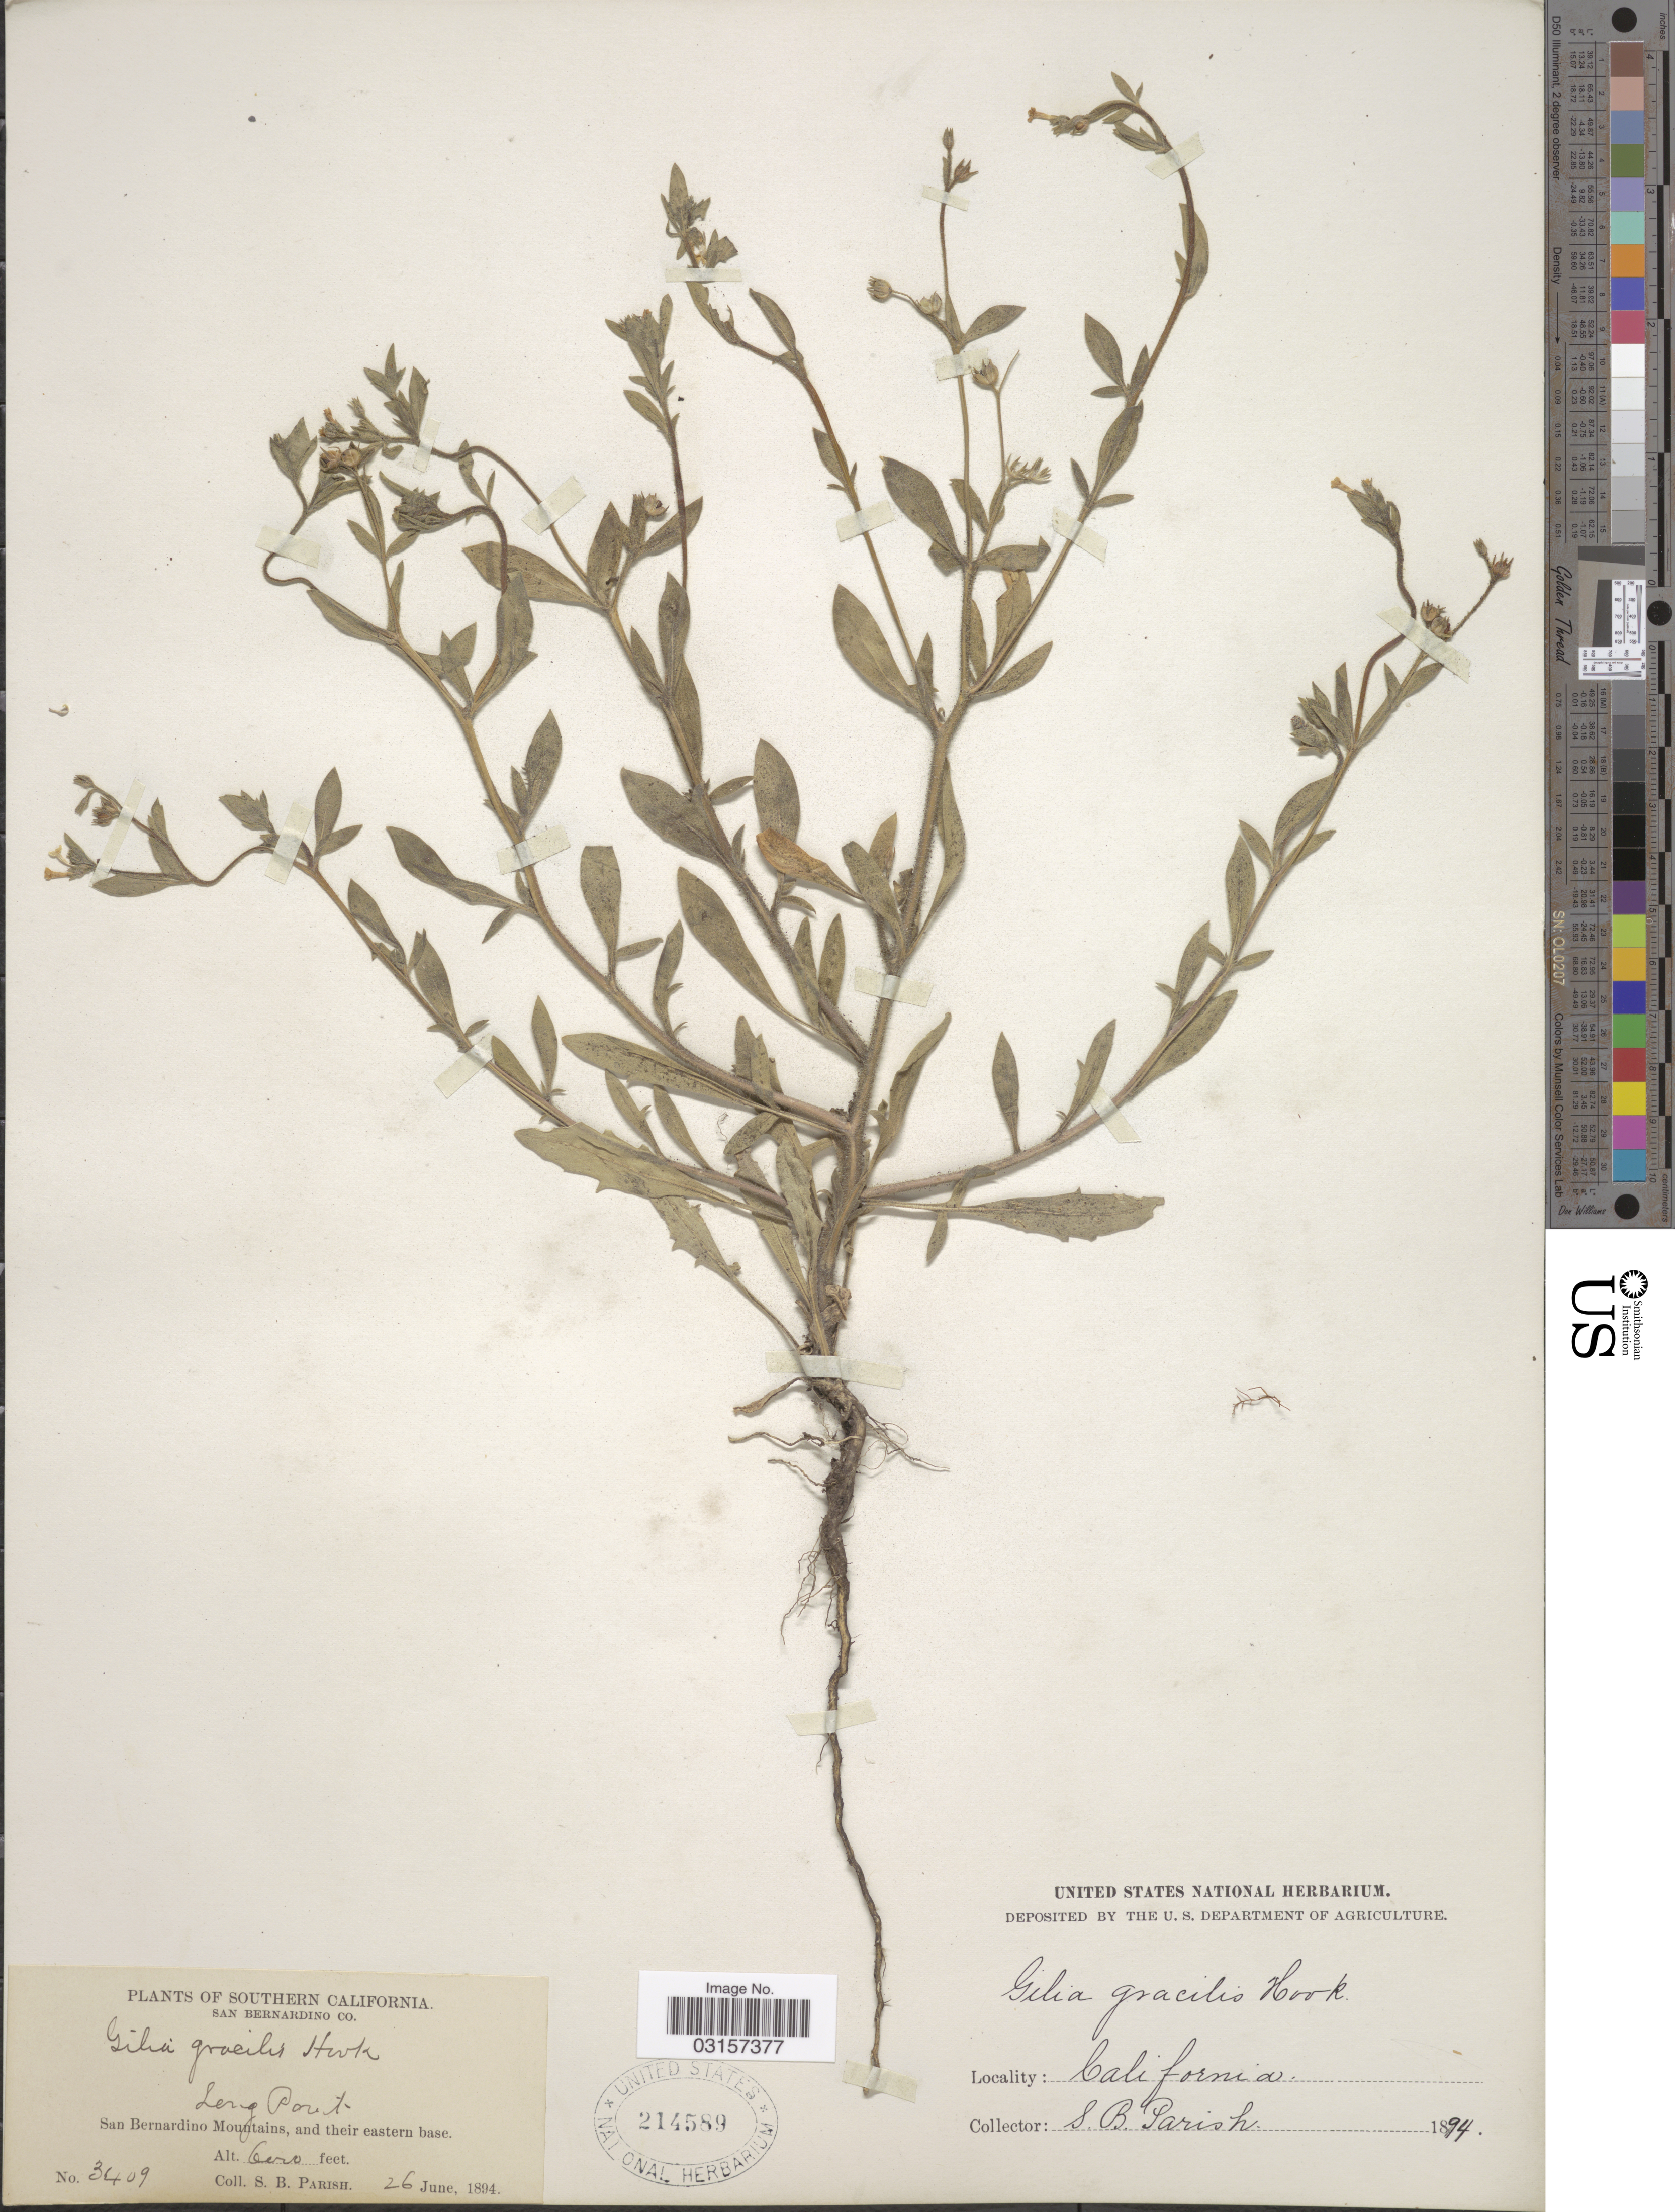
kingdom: Plantae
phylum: Tracheophyta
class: Magnoliopsida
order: Ericales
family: Polemoniaceae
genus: Microsteris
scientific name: Microsteris gracilis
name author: (Hook.) Greene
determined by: (US) Smithsonian Institution - National Museum of Natural History - Department of Botany (UNITED STATES)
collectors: S. B. Parish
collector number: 3409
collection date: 1894-06-26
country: United States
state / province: California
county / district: San Bernardino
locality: Southern California. San Bernardino Co., Long Point, San Bernardino Mountains, and their eastern base.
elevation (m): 1829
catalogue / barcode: US 214589